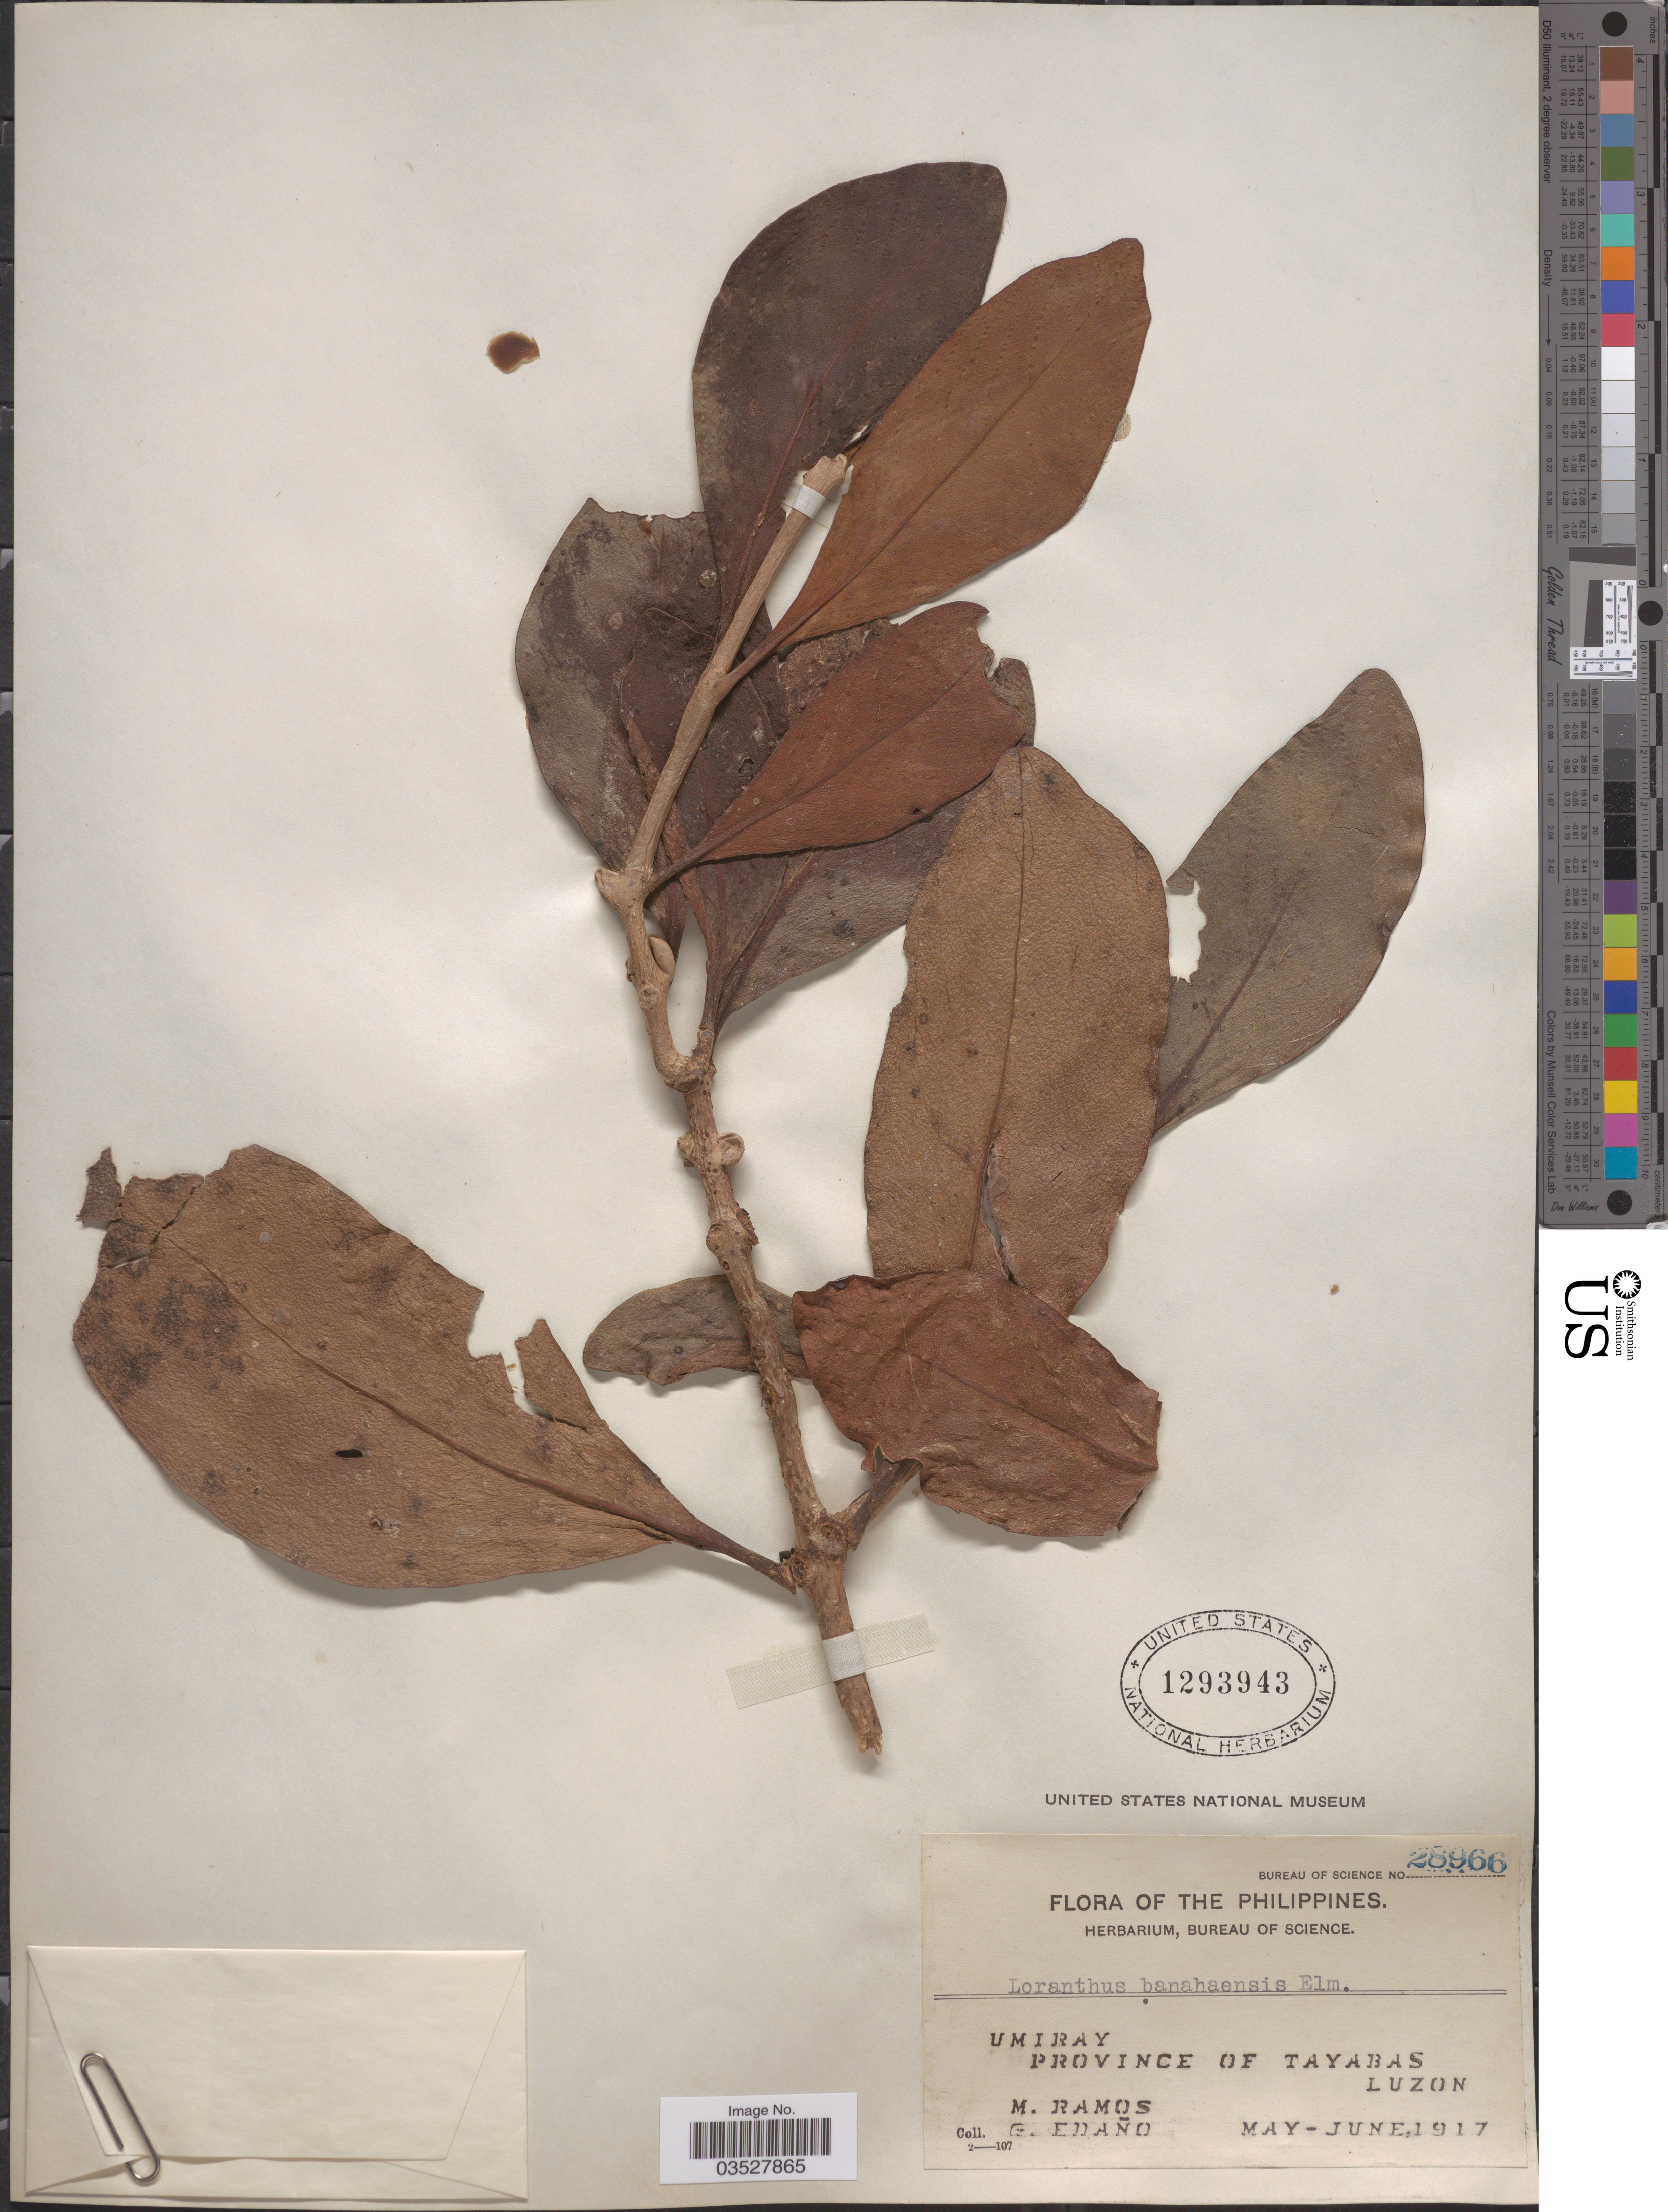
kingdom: Plantae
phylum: Tracheophyta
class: Magnoliopsida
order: Santalales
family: Loranthaceae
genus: Cyne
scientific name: Cyne banahaensis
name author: (Elmer) Danser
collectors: M. Ramos & G. Edaño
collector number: Bureau of Science 28966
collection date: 1917-05/1917-06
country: Philippines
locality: Umiray. Province of Tayabas. Luzon.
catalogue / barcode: US 1293943